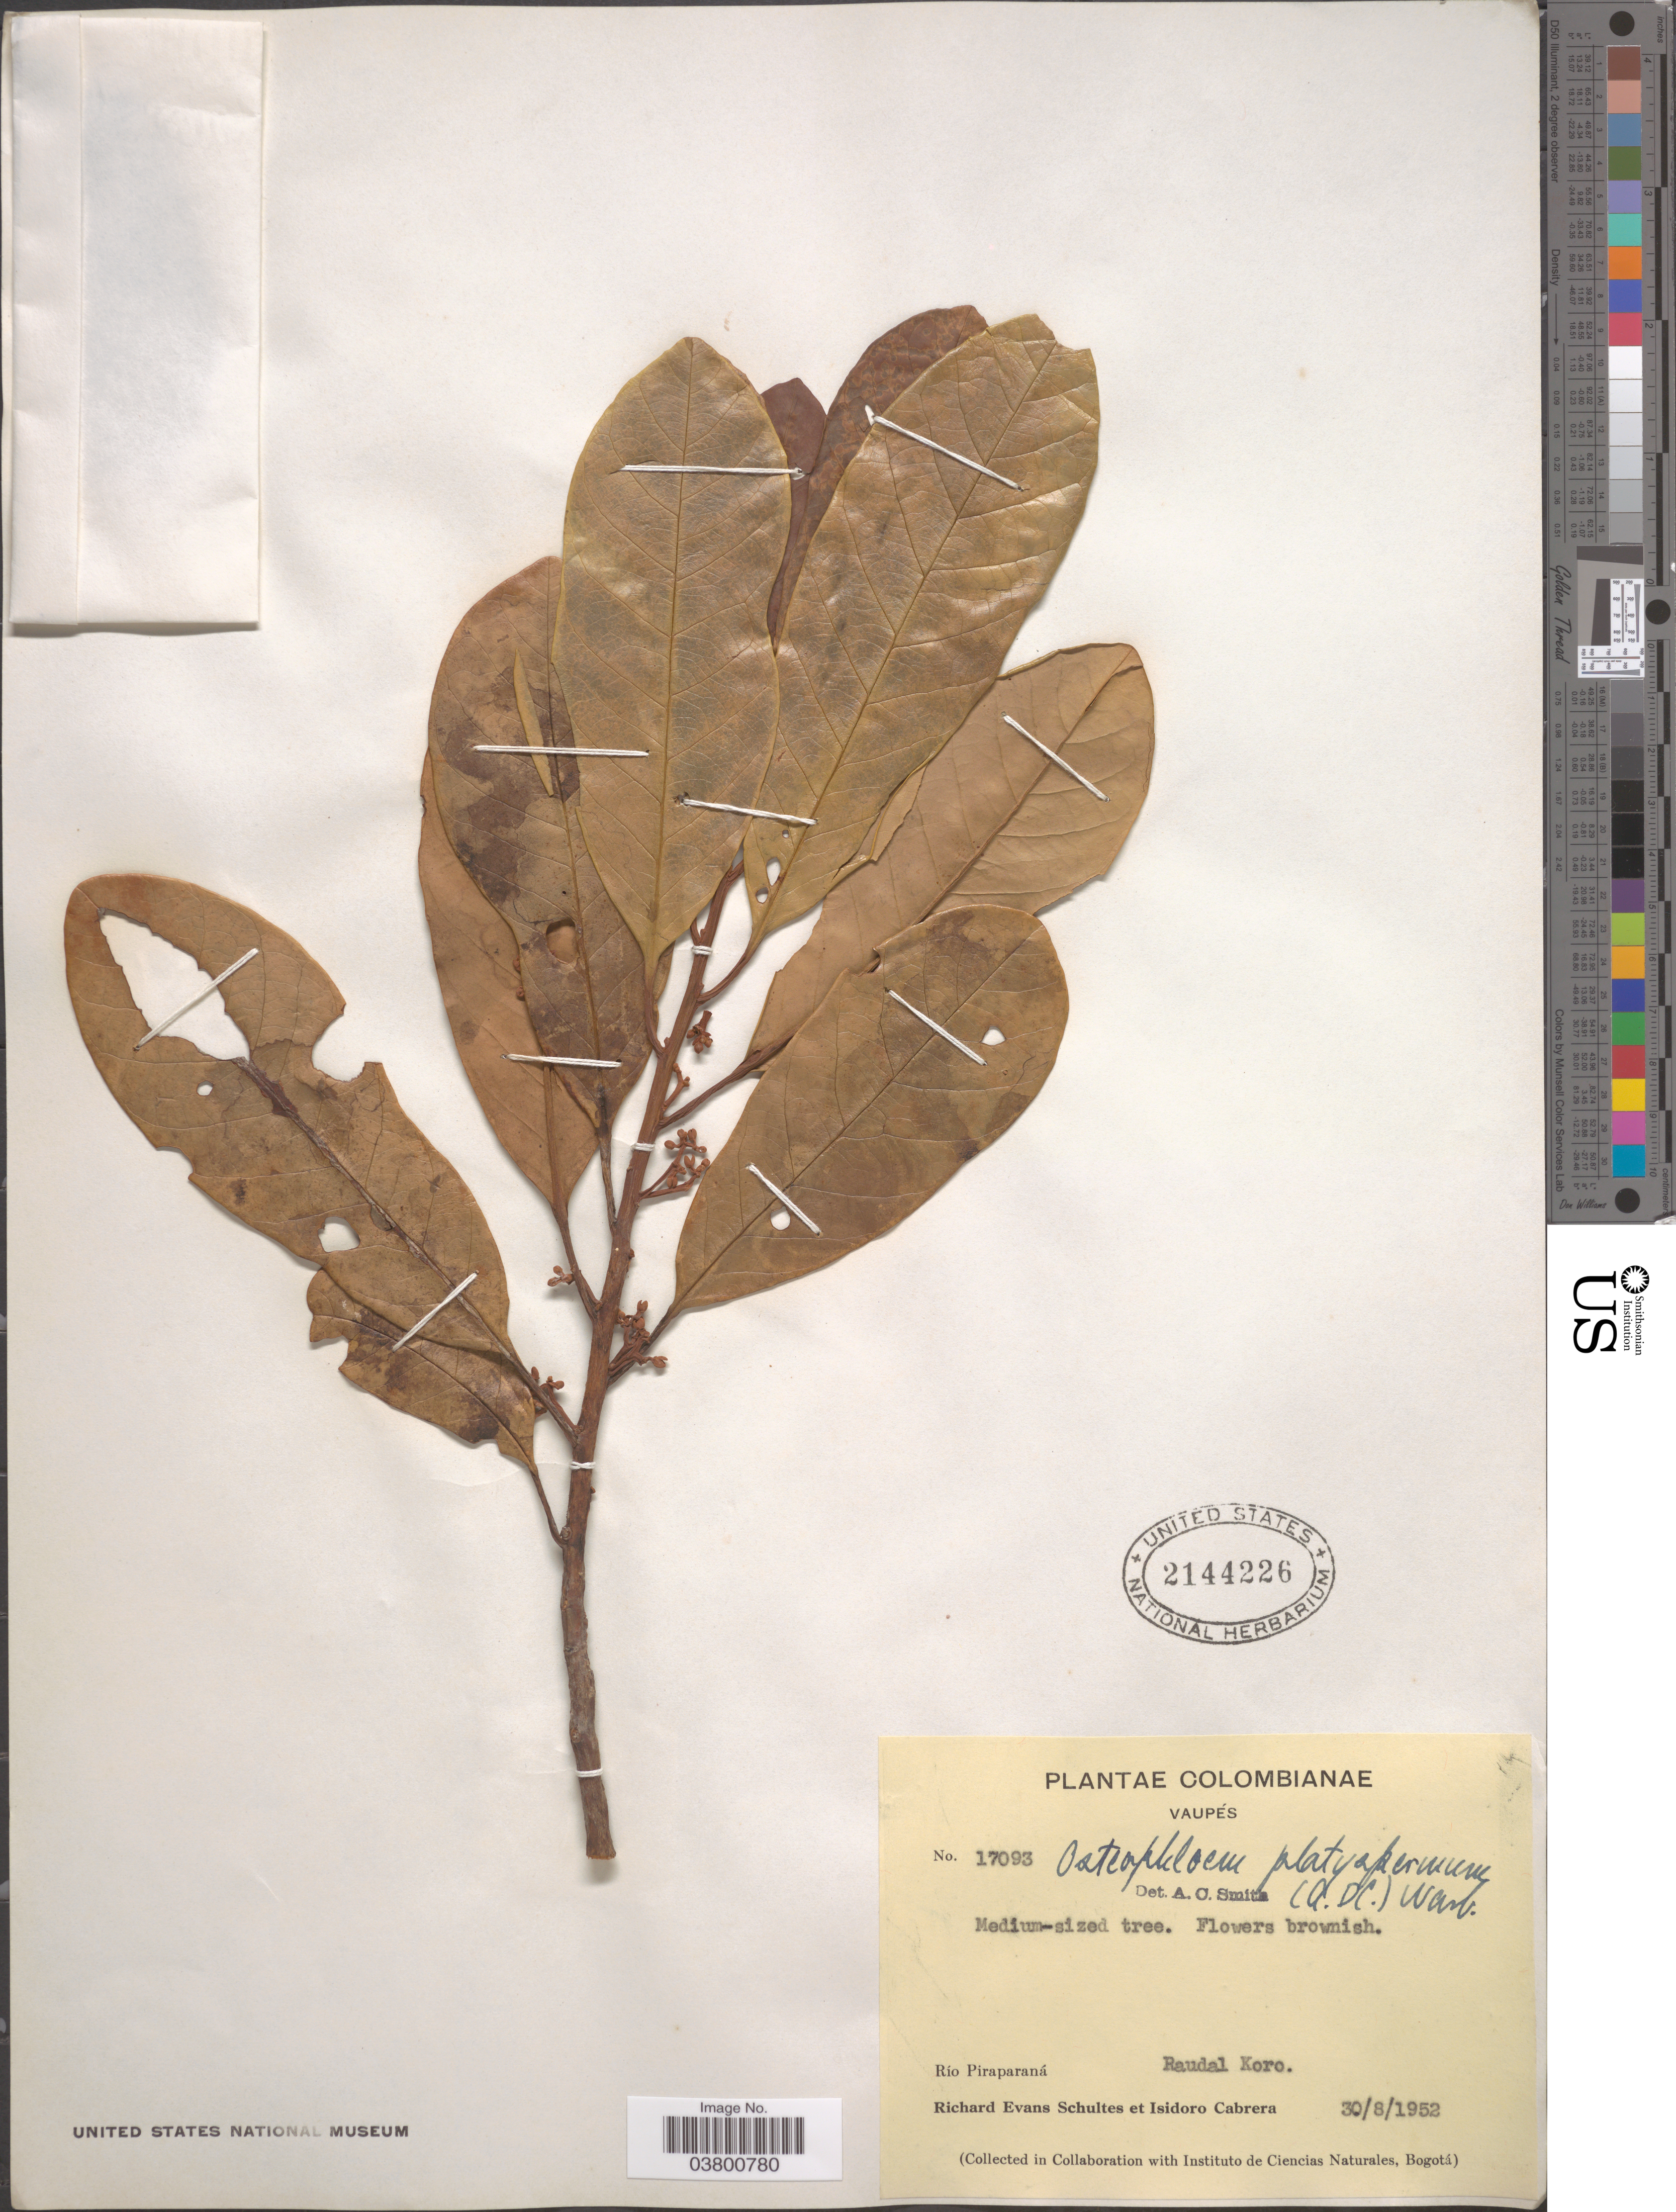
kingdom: Plantae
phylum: Tracheophyta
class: Magnoliopsida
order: Magnoliales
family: Myristicaceae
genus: Osteophloeum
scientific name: Osteophloeum platyspermum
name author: (A. DC.) Warb.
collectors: R. E. Schultes & I. Cabrera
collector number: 17093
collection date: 1952-08-30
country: Colombia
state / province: Vaupés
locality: Río Piraparaná. Raudal Koro.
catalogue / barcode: US 2144226